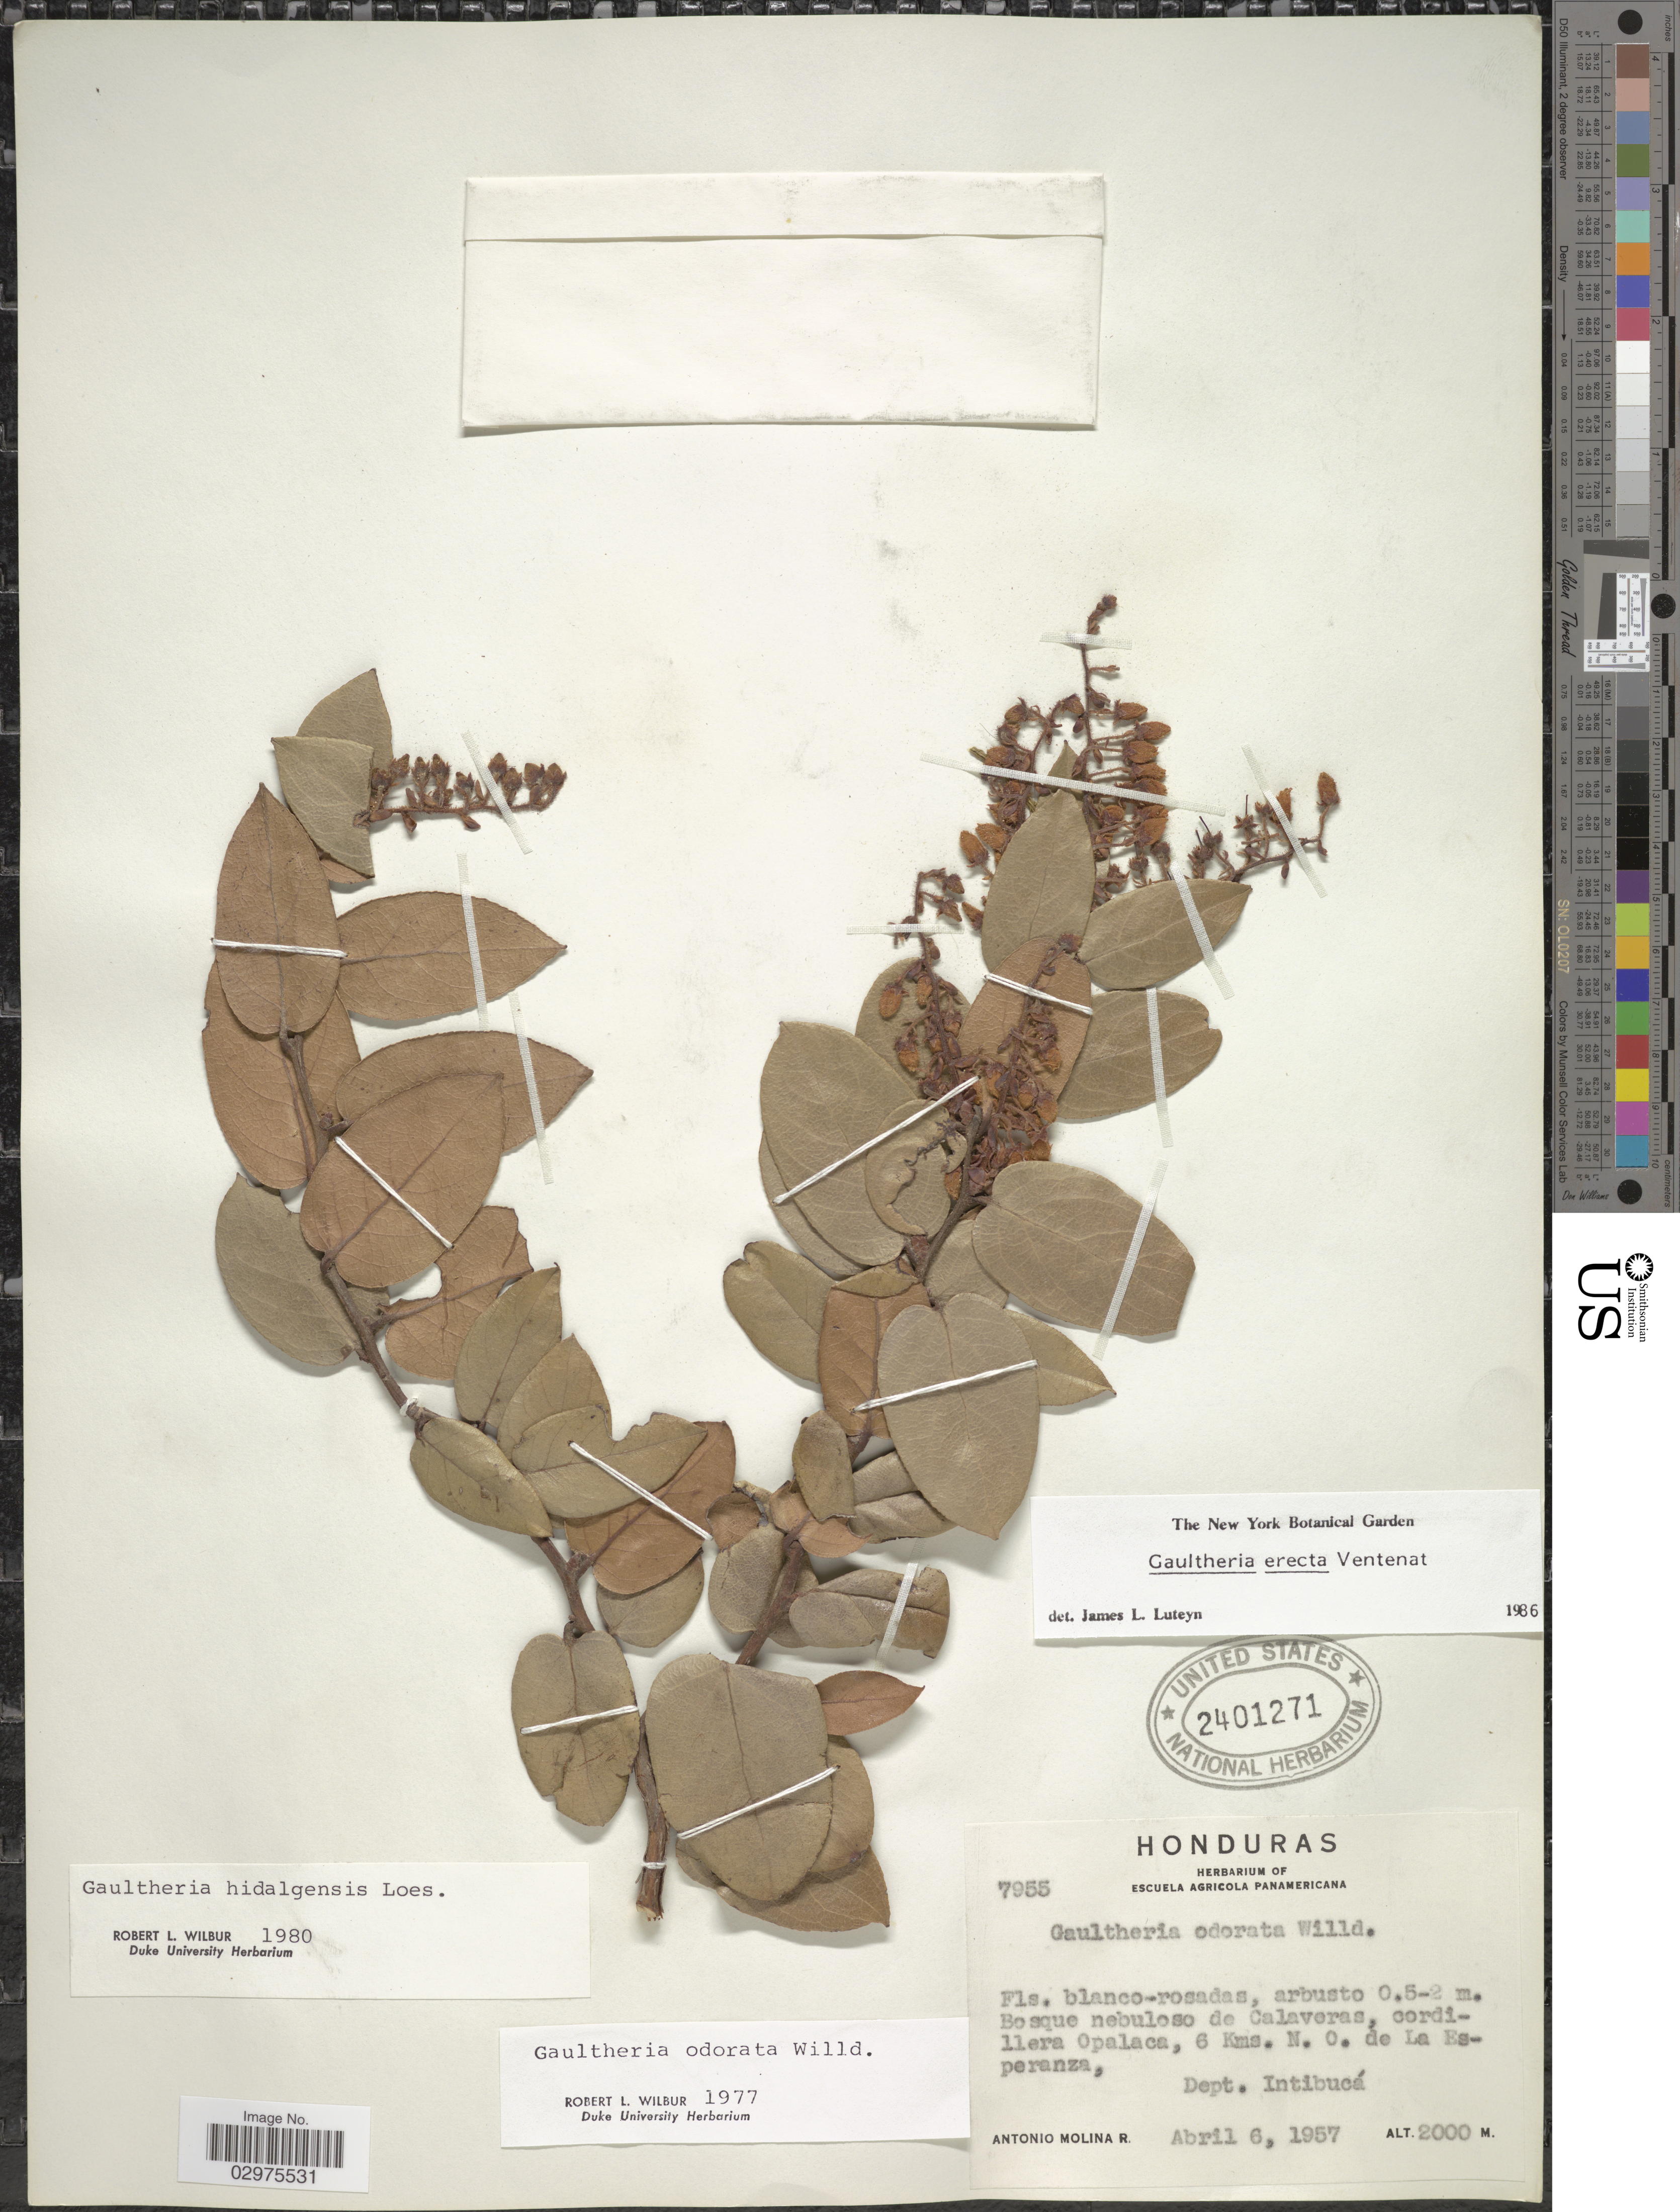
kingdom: Plantae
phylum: Tracheophyta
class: Magnoliopsida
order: Ericales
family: Ericaceae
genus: Gaultheria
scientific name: Gaultheria erecta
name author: Vent.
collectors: A. Molina R.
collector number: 7955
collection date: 1957-04-06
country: Honduras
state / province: Intibuca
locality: Bosque nebuloso de Calaveras, cordillera Opalaca, 6 Kms. N. O. de La Esperanza, Dept. Intibucá.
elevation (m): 2000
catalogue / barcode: US 2401271